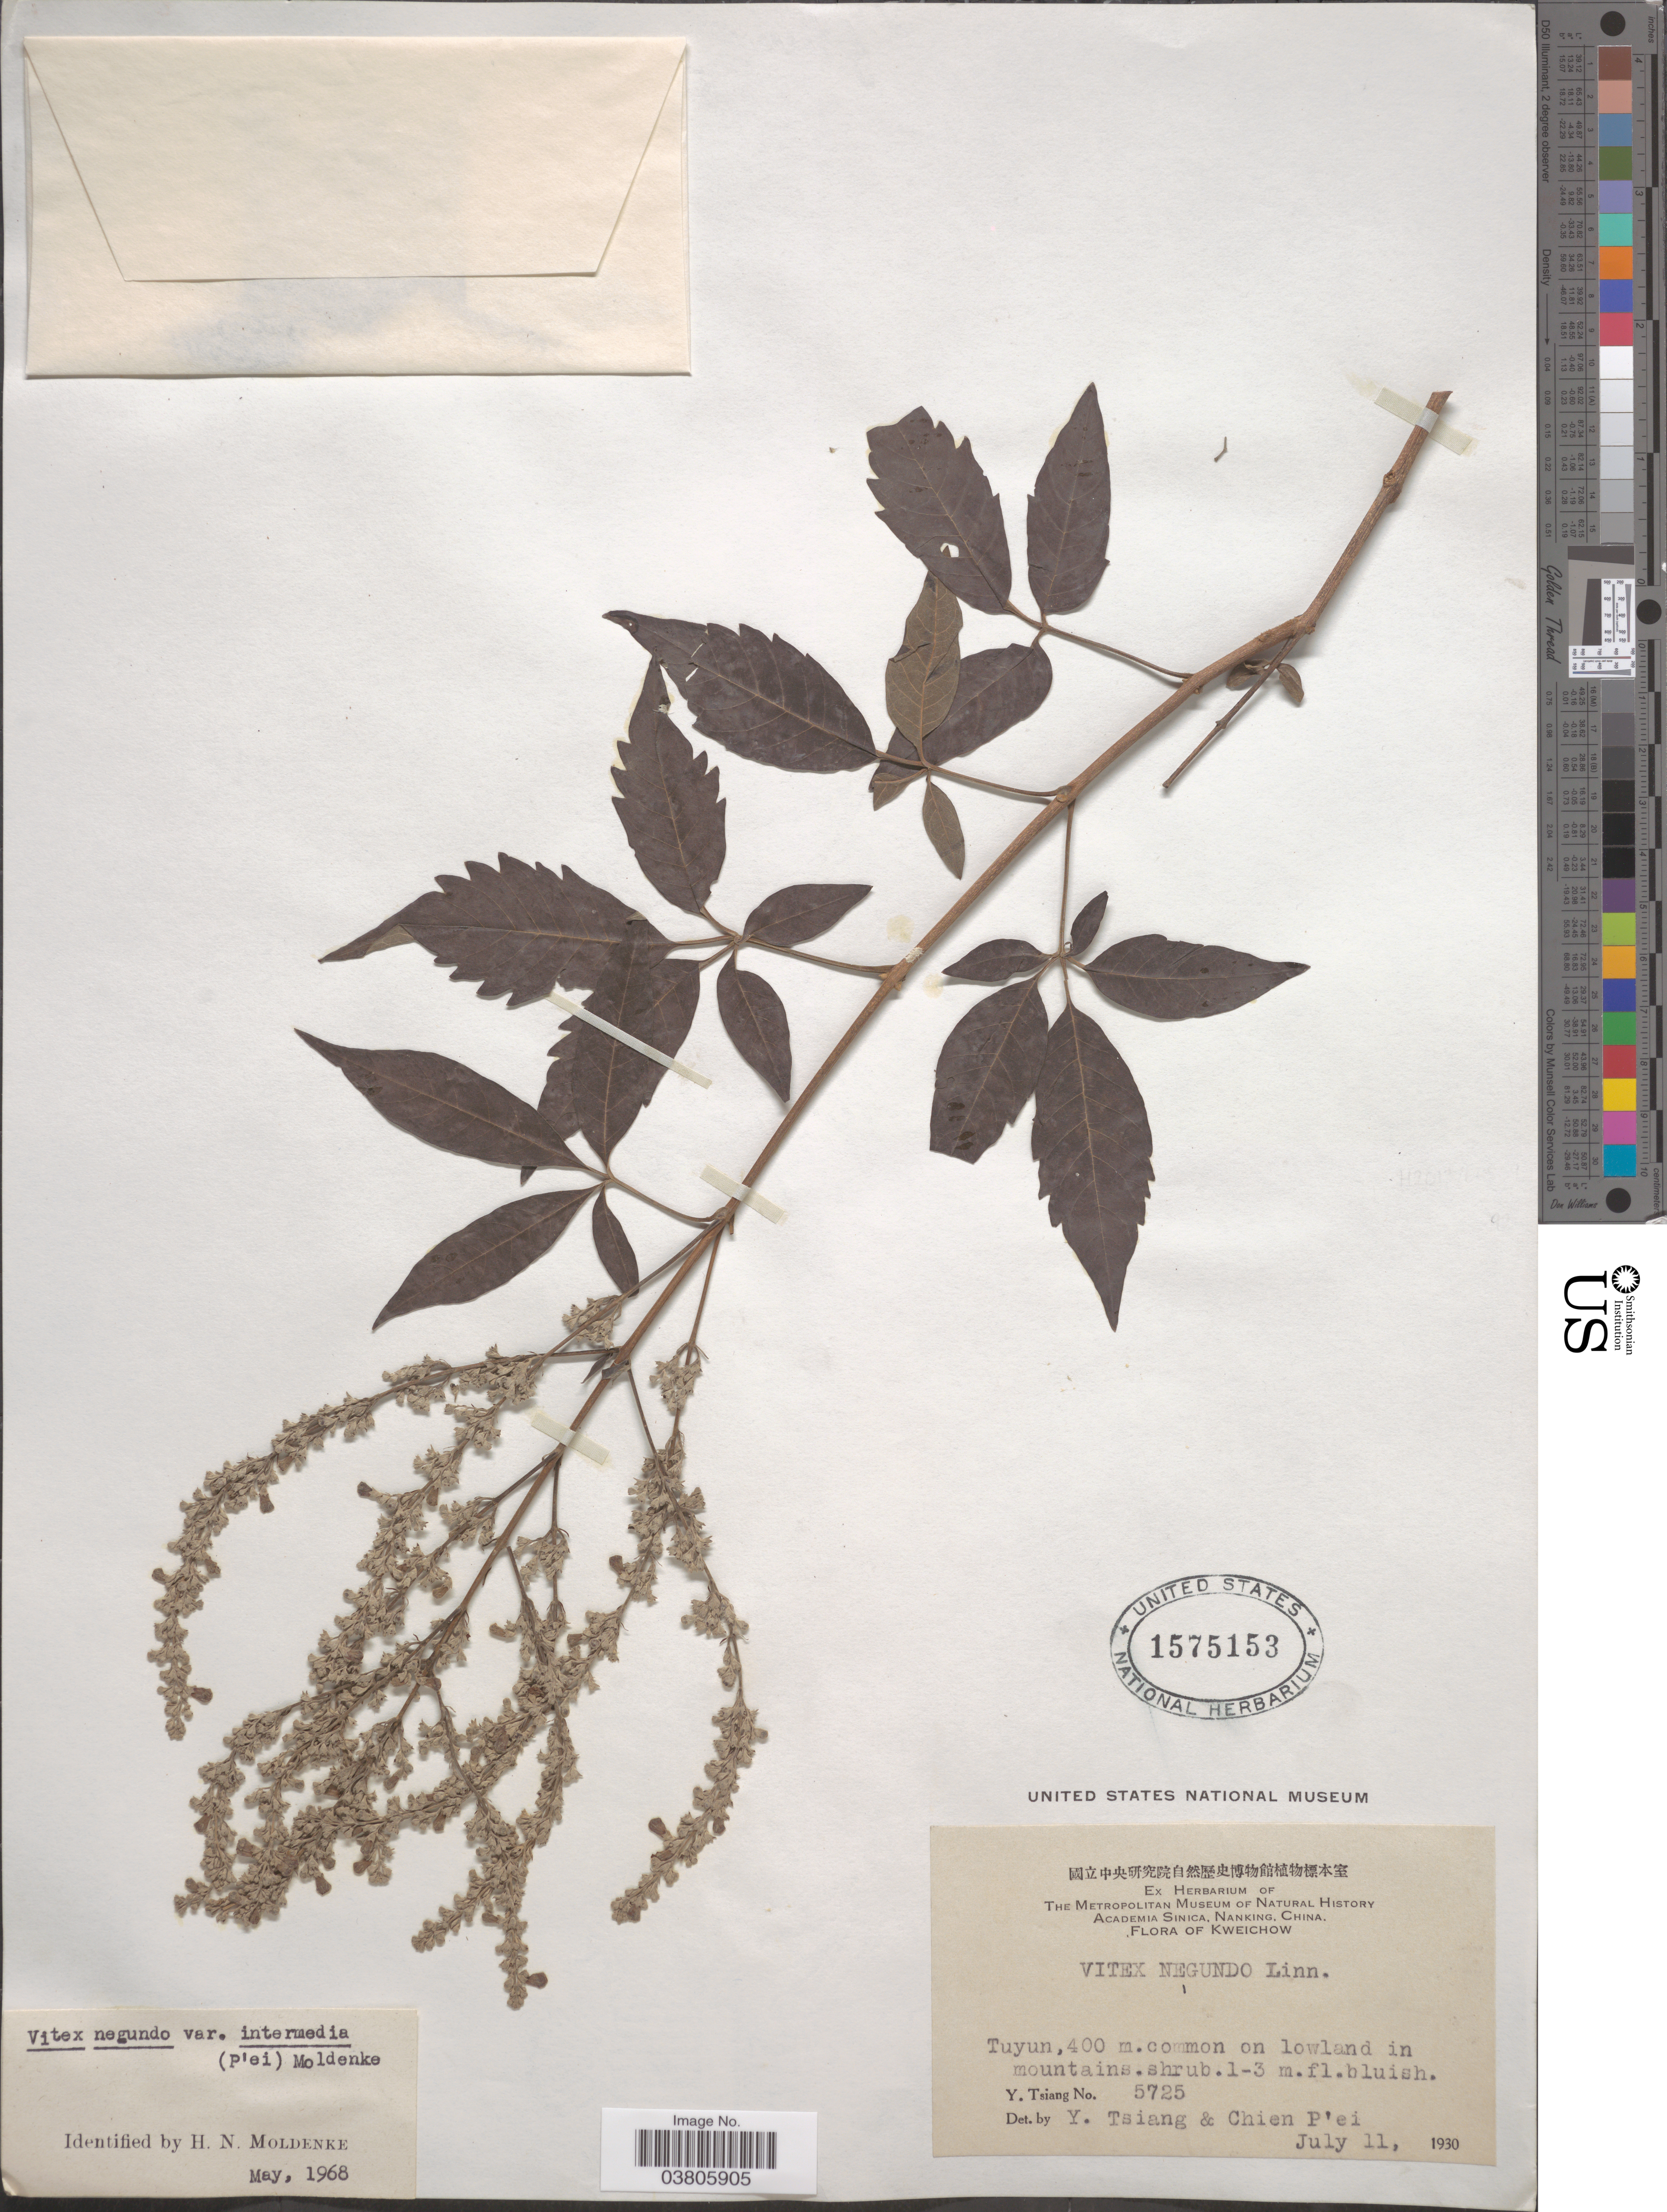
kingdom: Plantae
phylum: Tracheophyta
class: Magnoliopsida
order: Lamiales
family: Lamiaceae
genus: Vitex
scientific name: Vitex negundo var. intermedia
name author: (C. Pei) Moldenke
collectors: Y. Tsiang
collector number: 5725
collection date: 1930-07-11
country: China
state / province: Guizhou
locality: Kweichow. Tuyun.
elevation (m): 400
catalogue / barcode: US 1575153